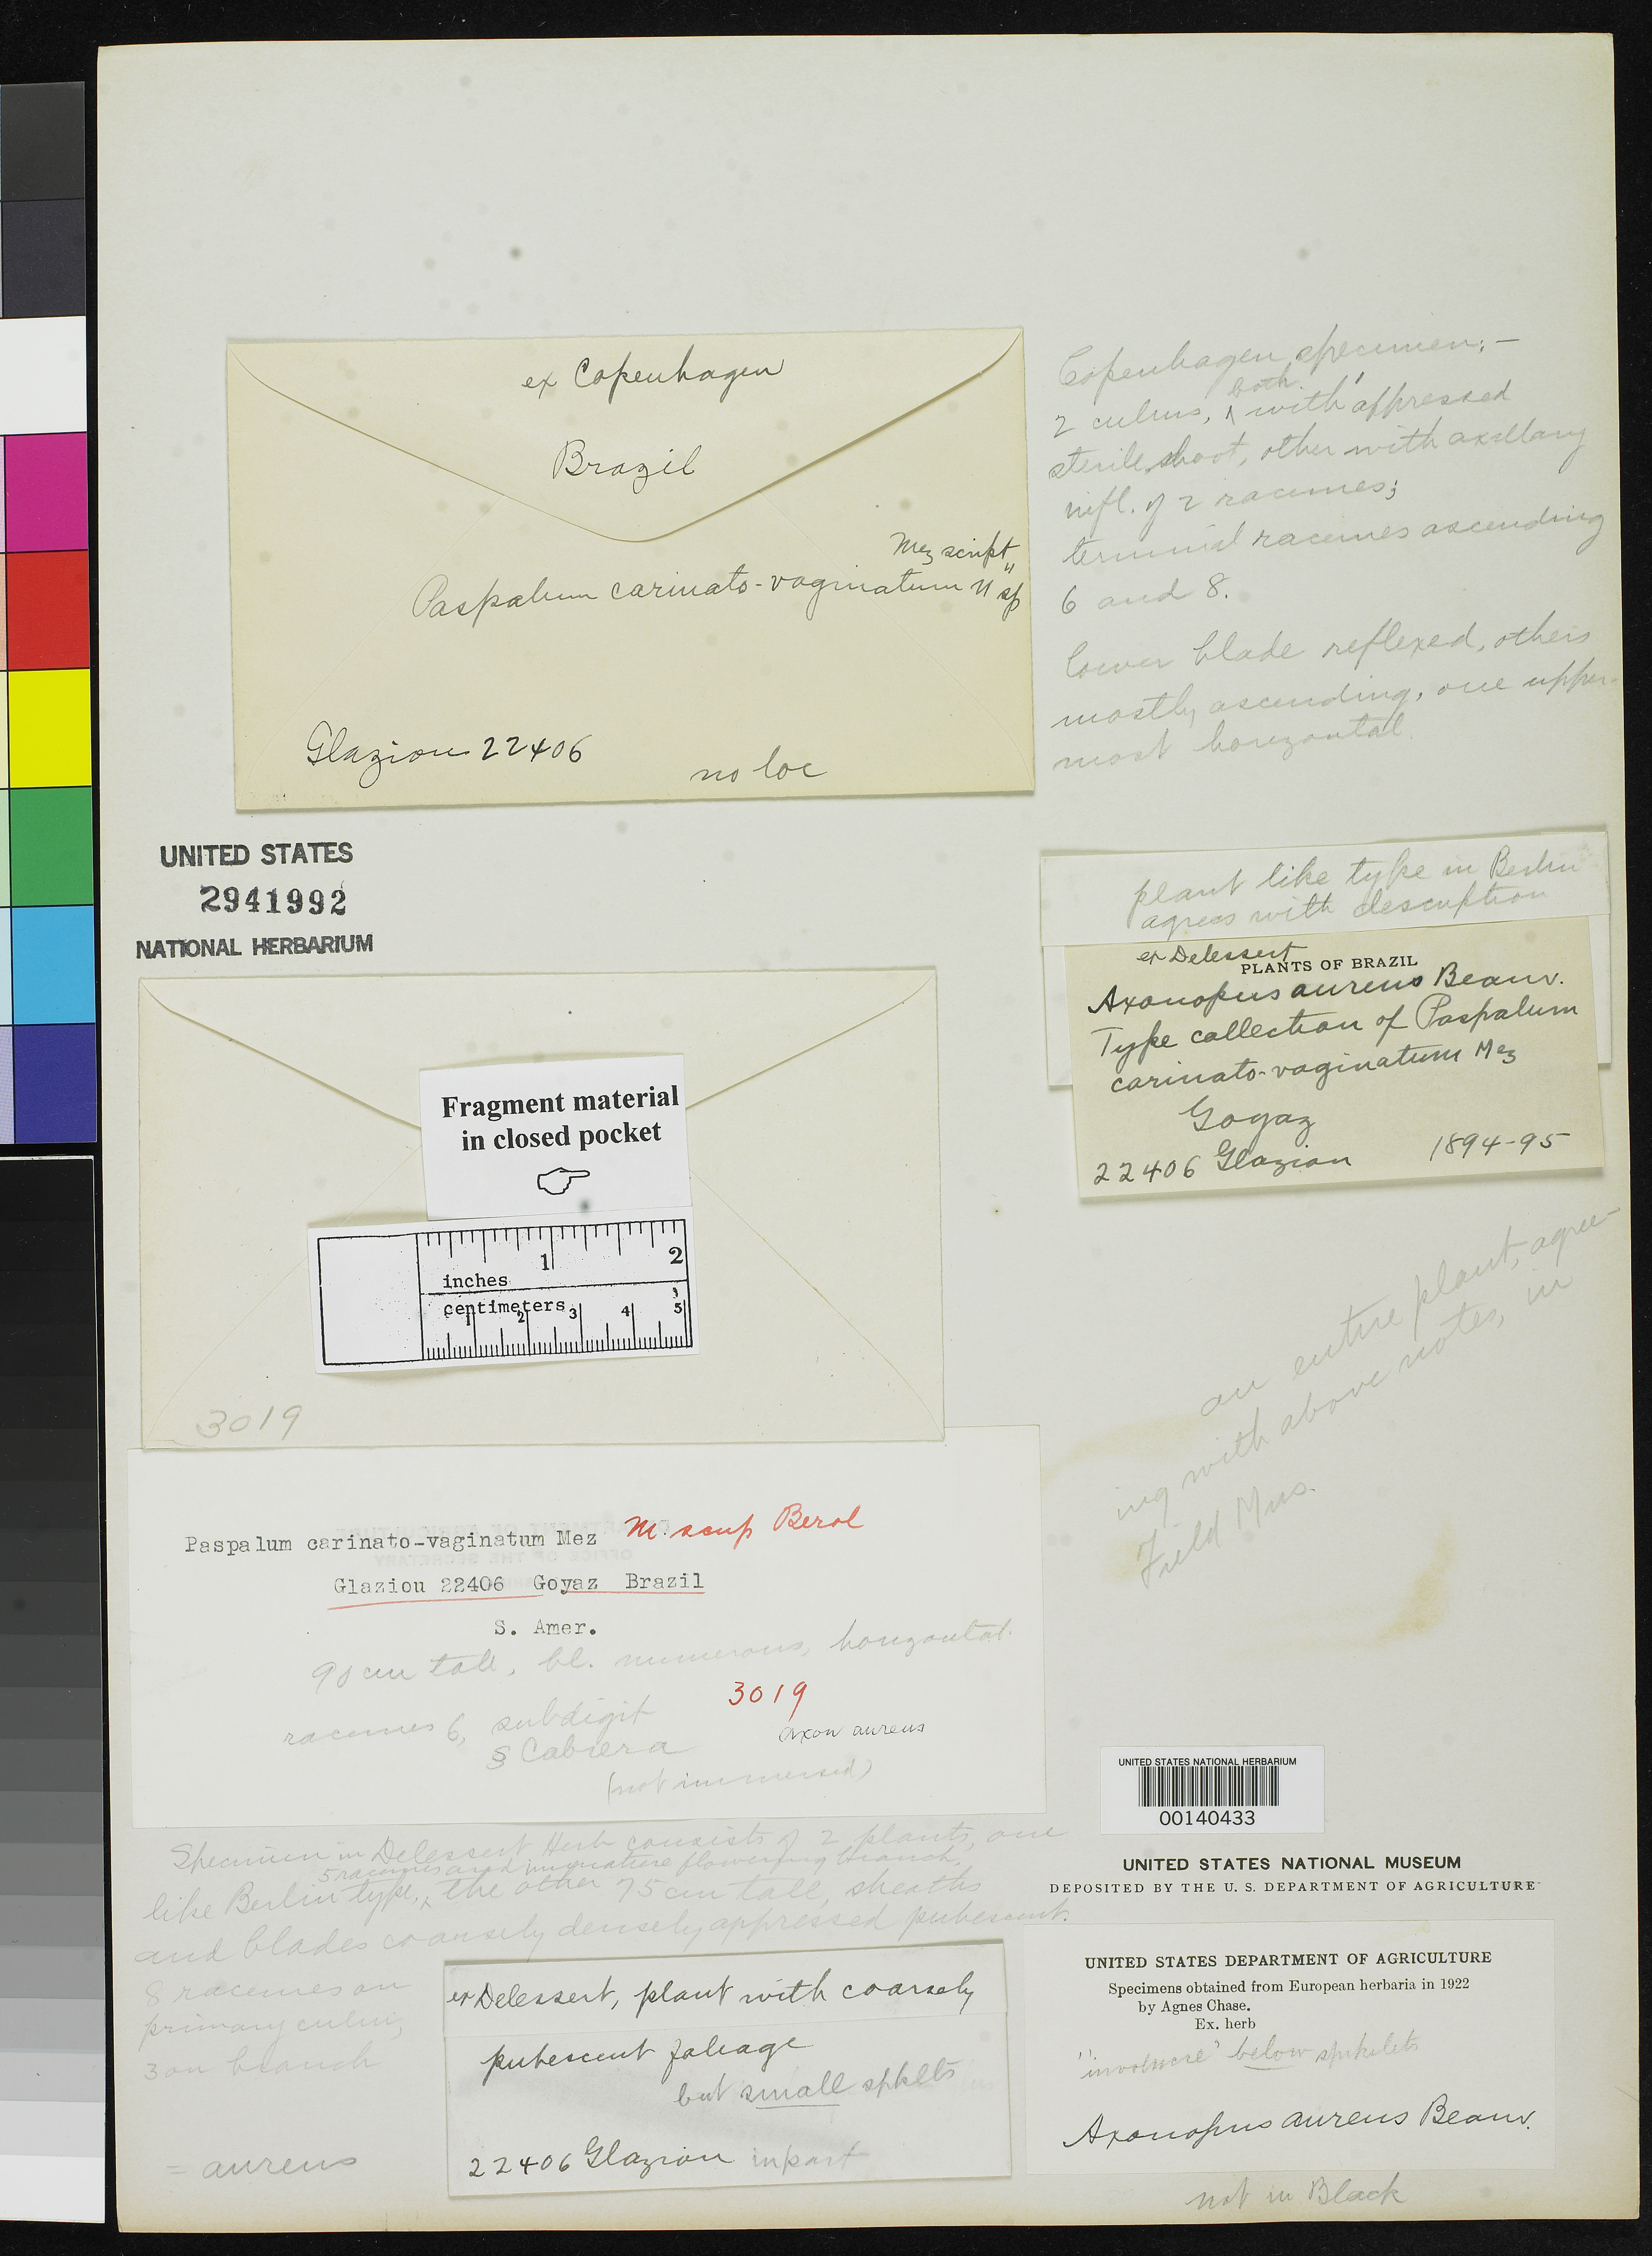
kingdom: Plantae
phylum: Tracheophyta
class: Liliopsida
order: Poales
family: Poaceae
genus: Paspalum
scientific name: Paspalum carinato-vaginatum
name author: Mez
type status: Type Fragment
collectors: A. F. M. Glaziou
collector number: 22406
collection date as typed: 1894 to -- --- 1895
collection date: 1894/1895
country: Brazil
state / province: Goiás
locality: Inter Porto Imperial et Lunie, ad flum Tocantins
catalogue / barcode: US 2941992